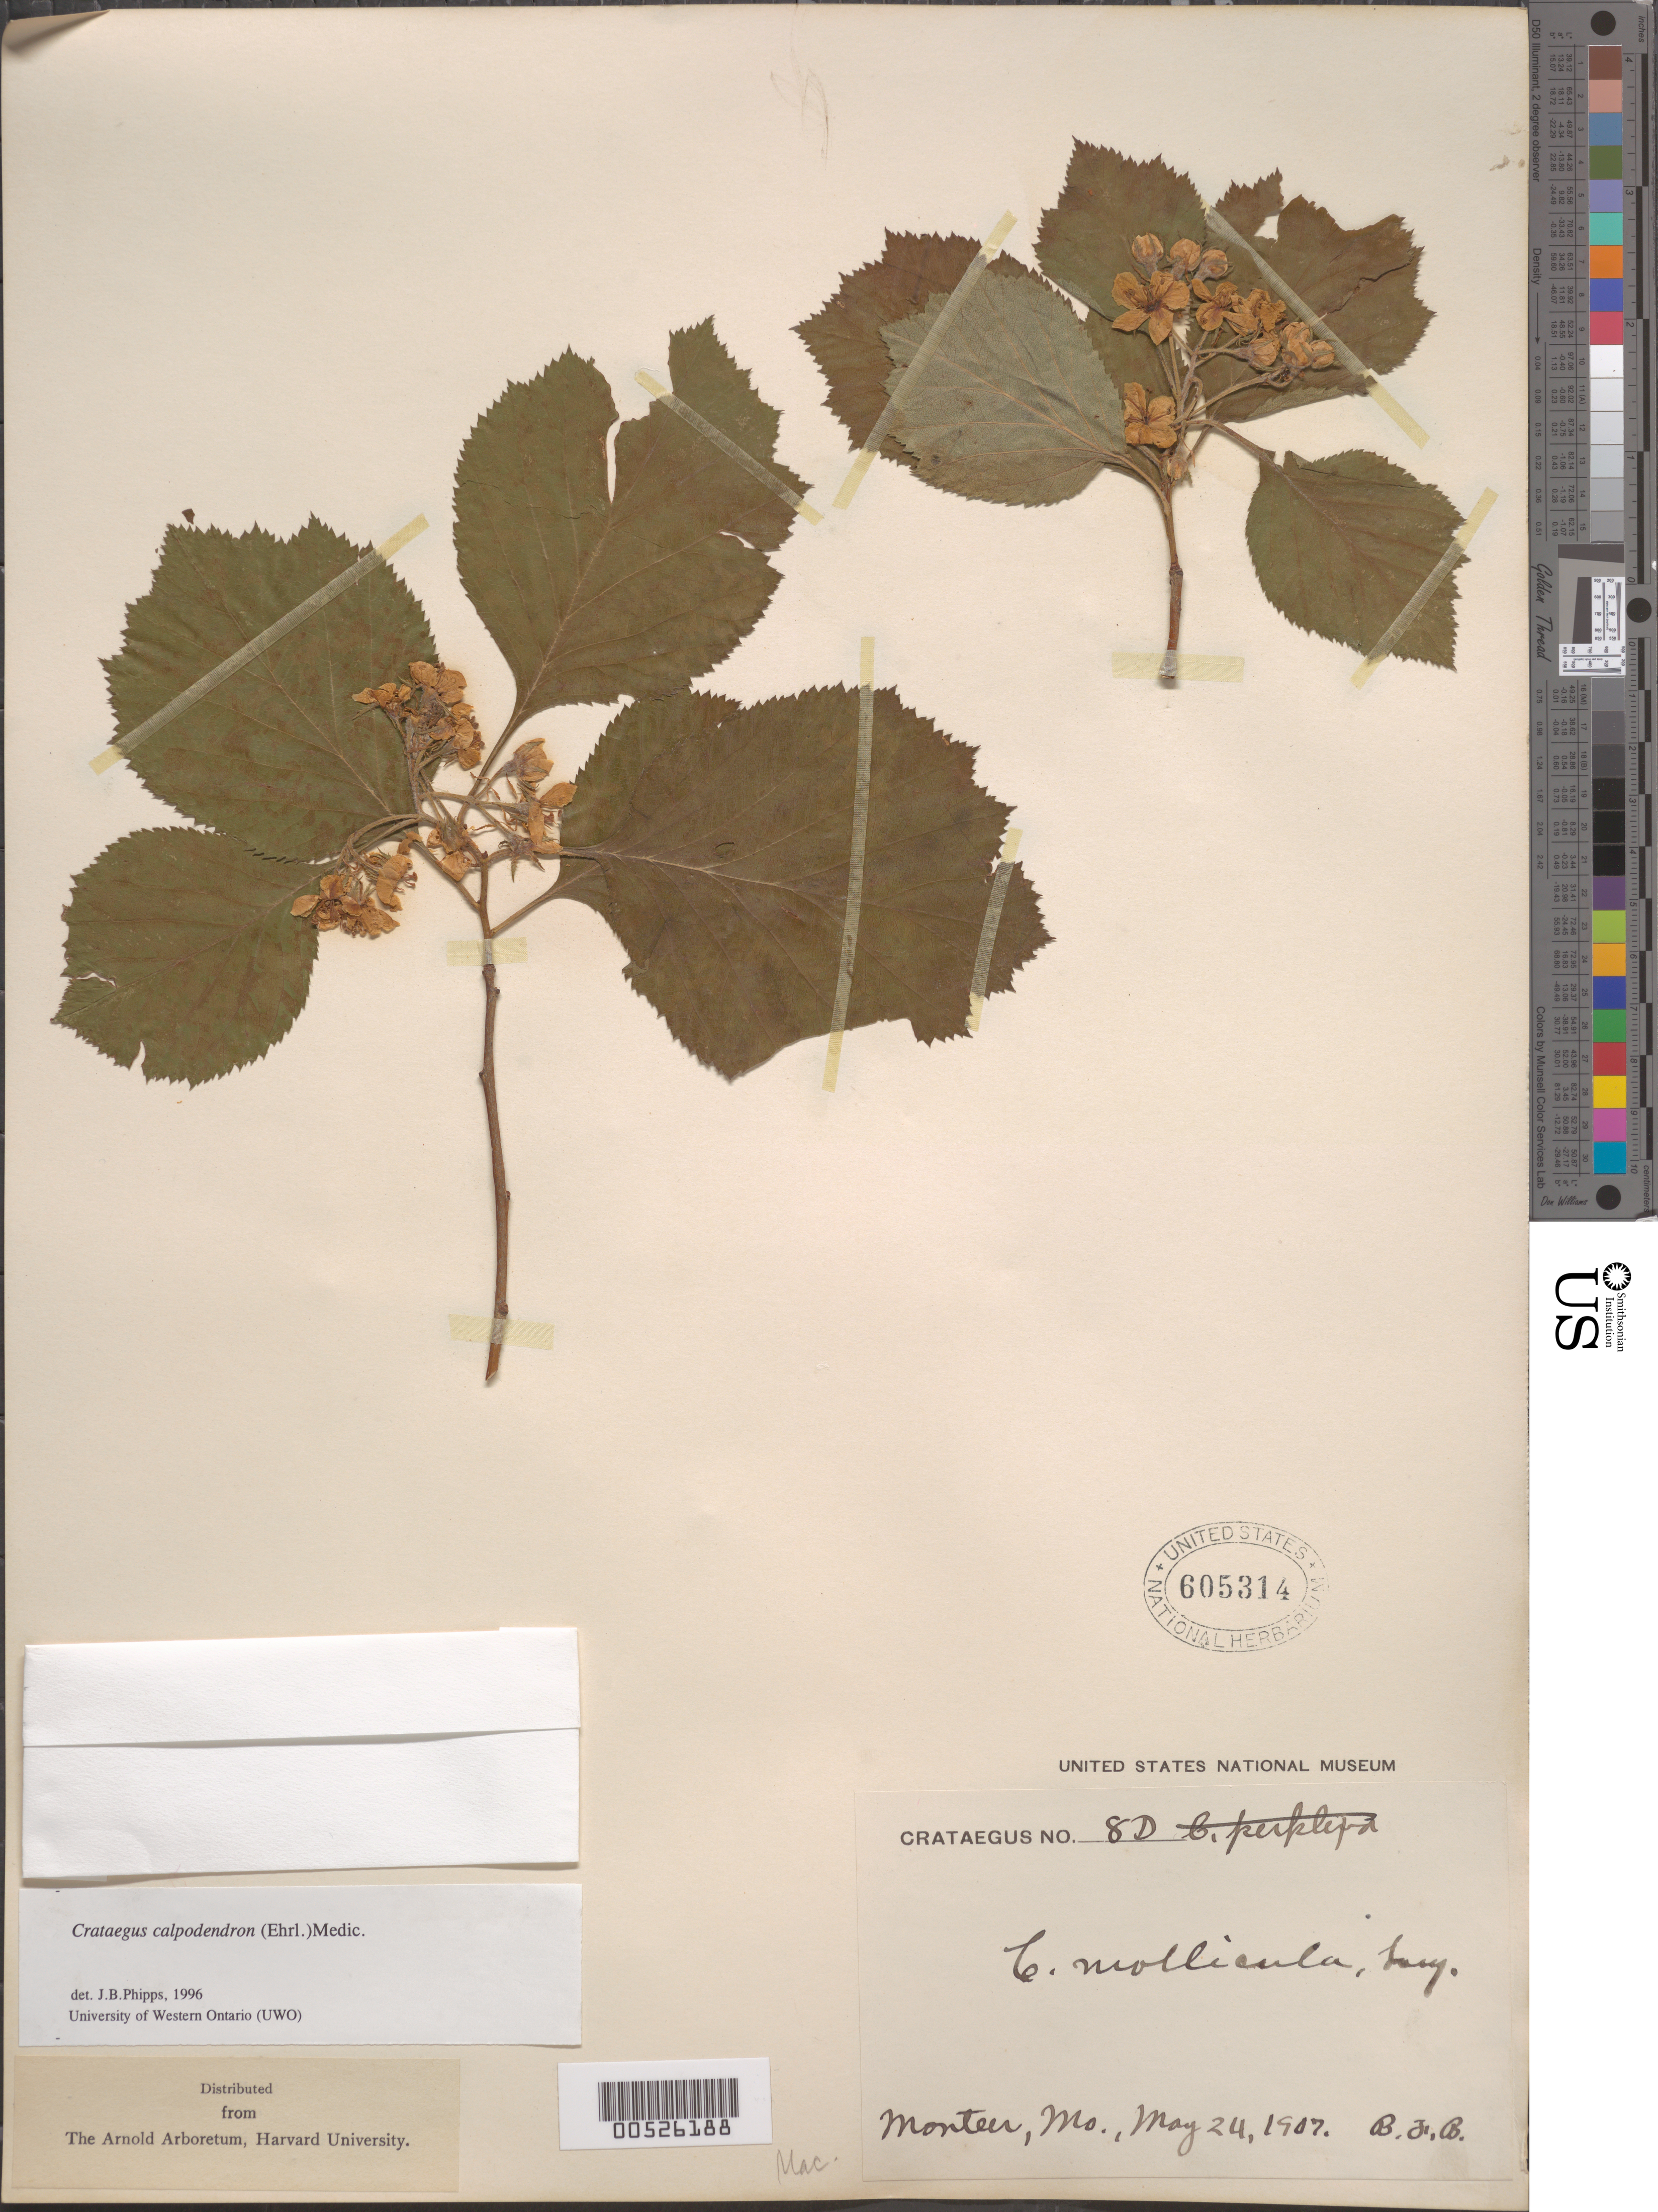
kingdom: Plantae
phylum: Tracheophyta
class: Magnoliopsida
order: Rosales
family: Rosaceae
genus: Crataegus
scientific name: Crataegus calpodendron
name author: (Ehrh.) Medik.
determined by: Phipps, James B., (UWO), University of Western Ontario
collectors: B. F. Bush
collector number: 8D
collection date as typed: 24 May 1907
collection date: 1907-05-24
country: United States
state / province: Missouri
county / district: Shannon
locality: Monteer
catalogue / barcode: US 605314